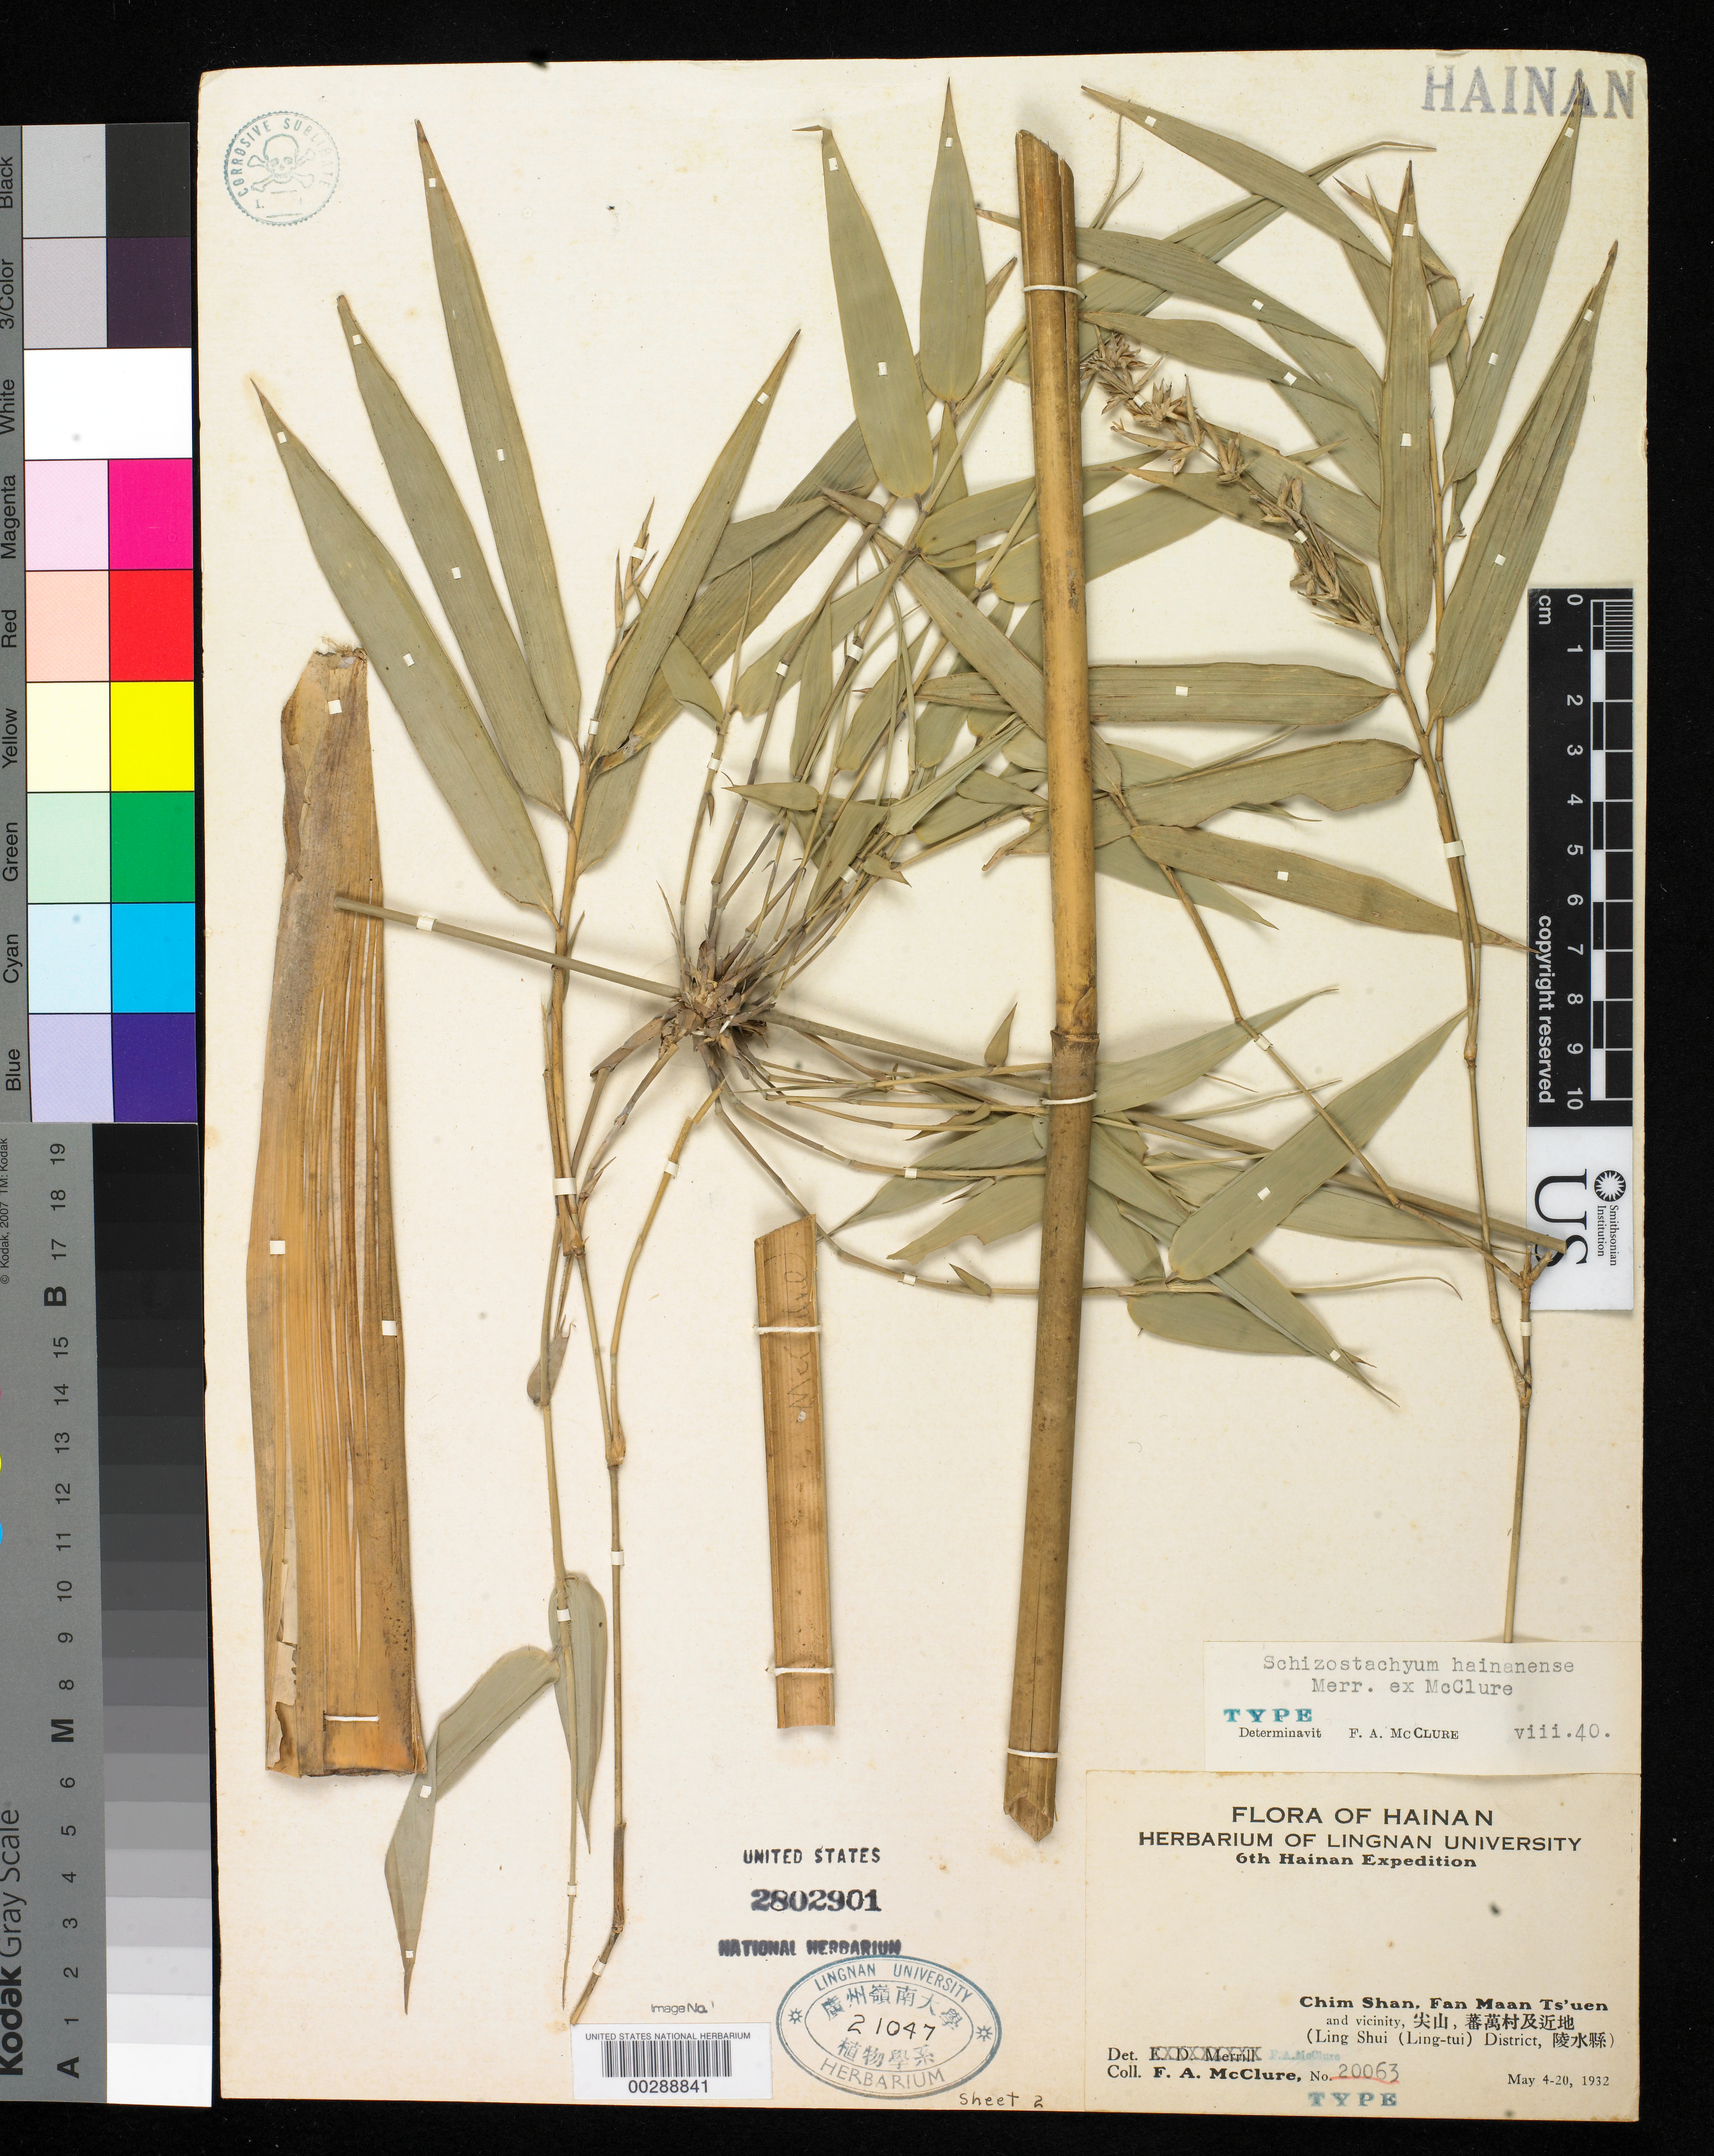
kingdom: Plantae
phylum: Tracheophyta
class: Liliopsida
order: Poales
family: Poaceae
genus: Schizostachyum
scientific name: Schizostachyum hainanense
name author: Merr. ex McClure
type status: Isotype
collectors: F. A. McClure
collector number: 20063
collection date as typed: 04 May 1932 to 20 May 1932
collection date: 1932-05-04/1932-05-20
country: China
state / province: Hainan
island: Hainan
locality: Ling Shui District, Chim Shan, Fan Maan Ts'uen and vicinity.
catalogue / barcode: US 2802901